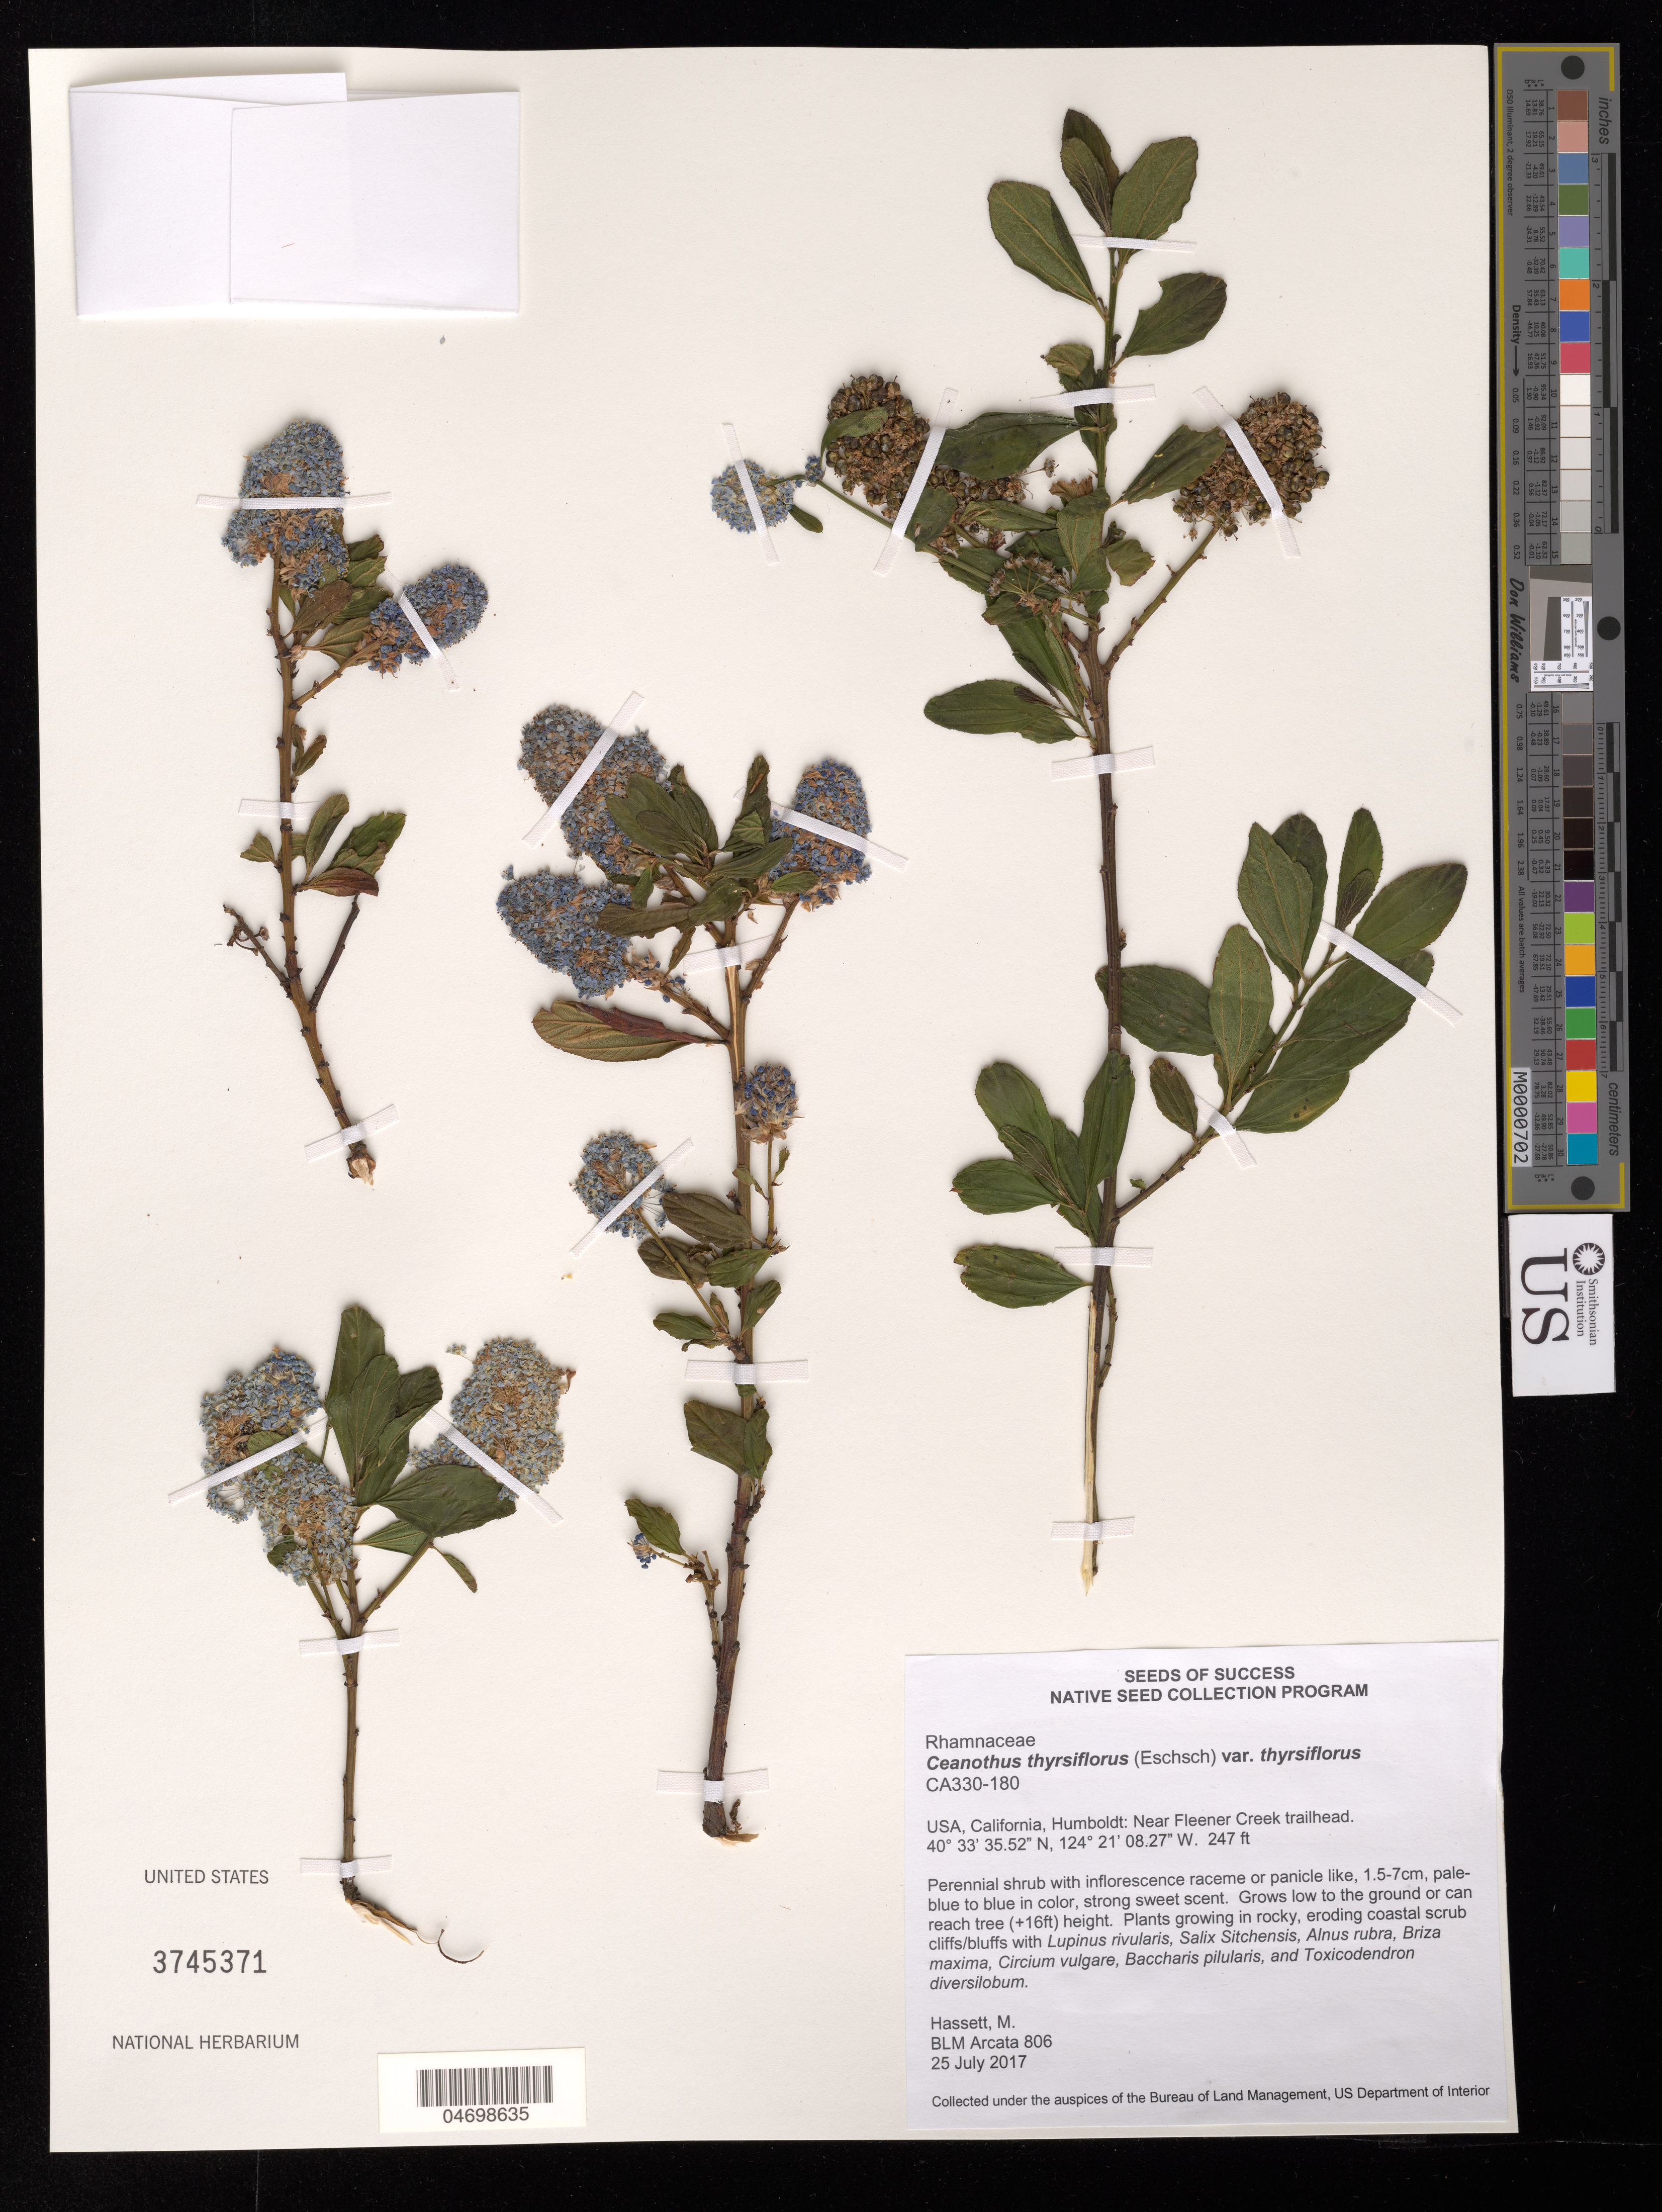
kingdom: Plantae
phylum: Tracheophyta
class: Magnoliopsida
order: Rosales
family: Rhamnaceae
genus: Ceanothus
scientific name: Ceanothus thyrsiflorus var. thyrsiflorus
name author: Eschsch.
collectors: M. Hassett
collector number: CA330-180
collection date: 2017-07-25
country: United States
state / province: California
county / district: Humboldt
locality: Lost Coast Headlands, closest to Fleener Creek Trail head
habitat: Coastal Scrub. With Lupinus rivularis, Alnus rubra, Briza maxima, Circium vulgare, etc.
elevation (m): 75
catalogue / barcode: US 3745371